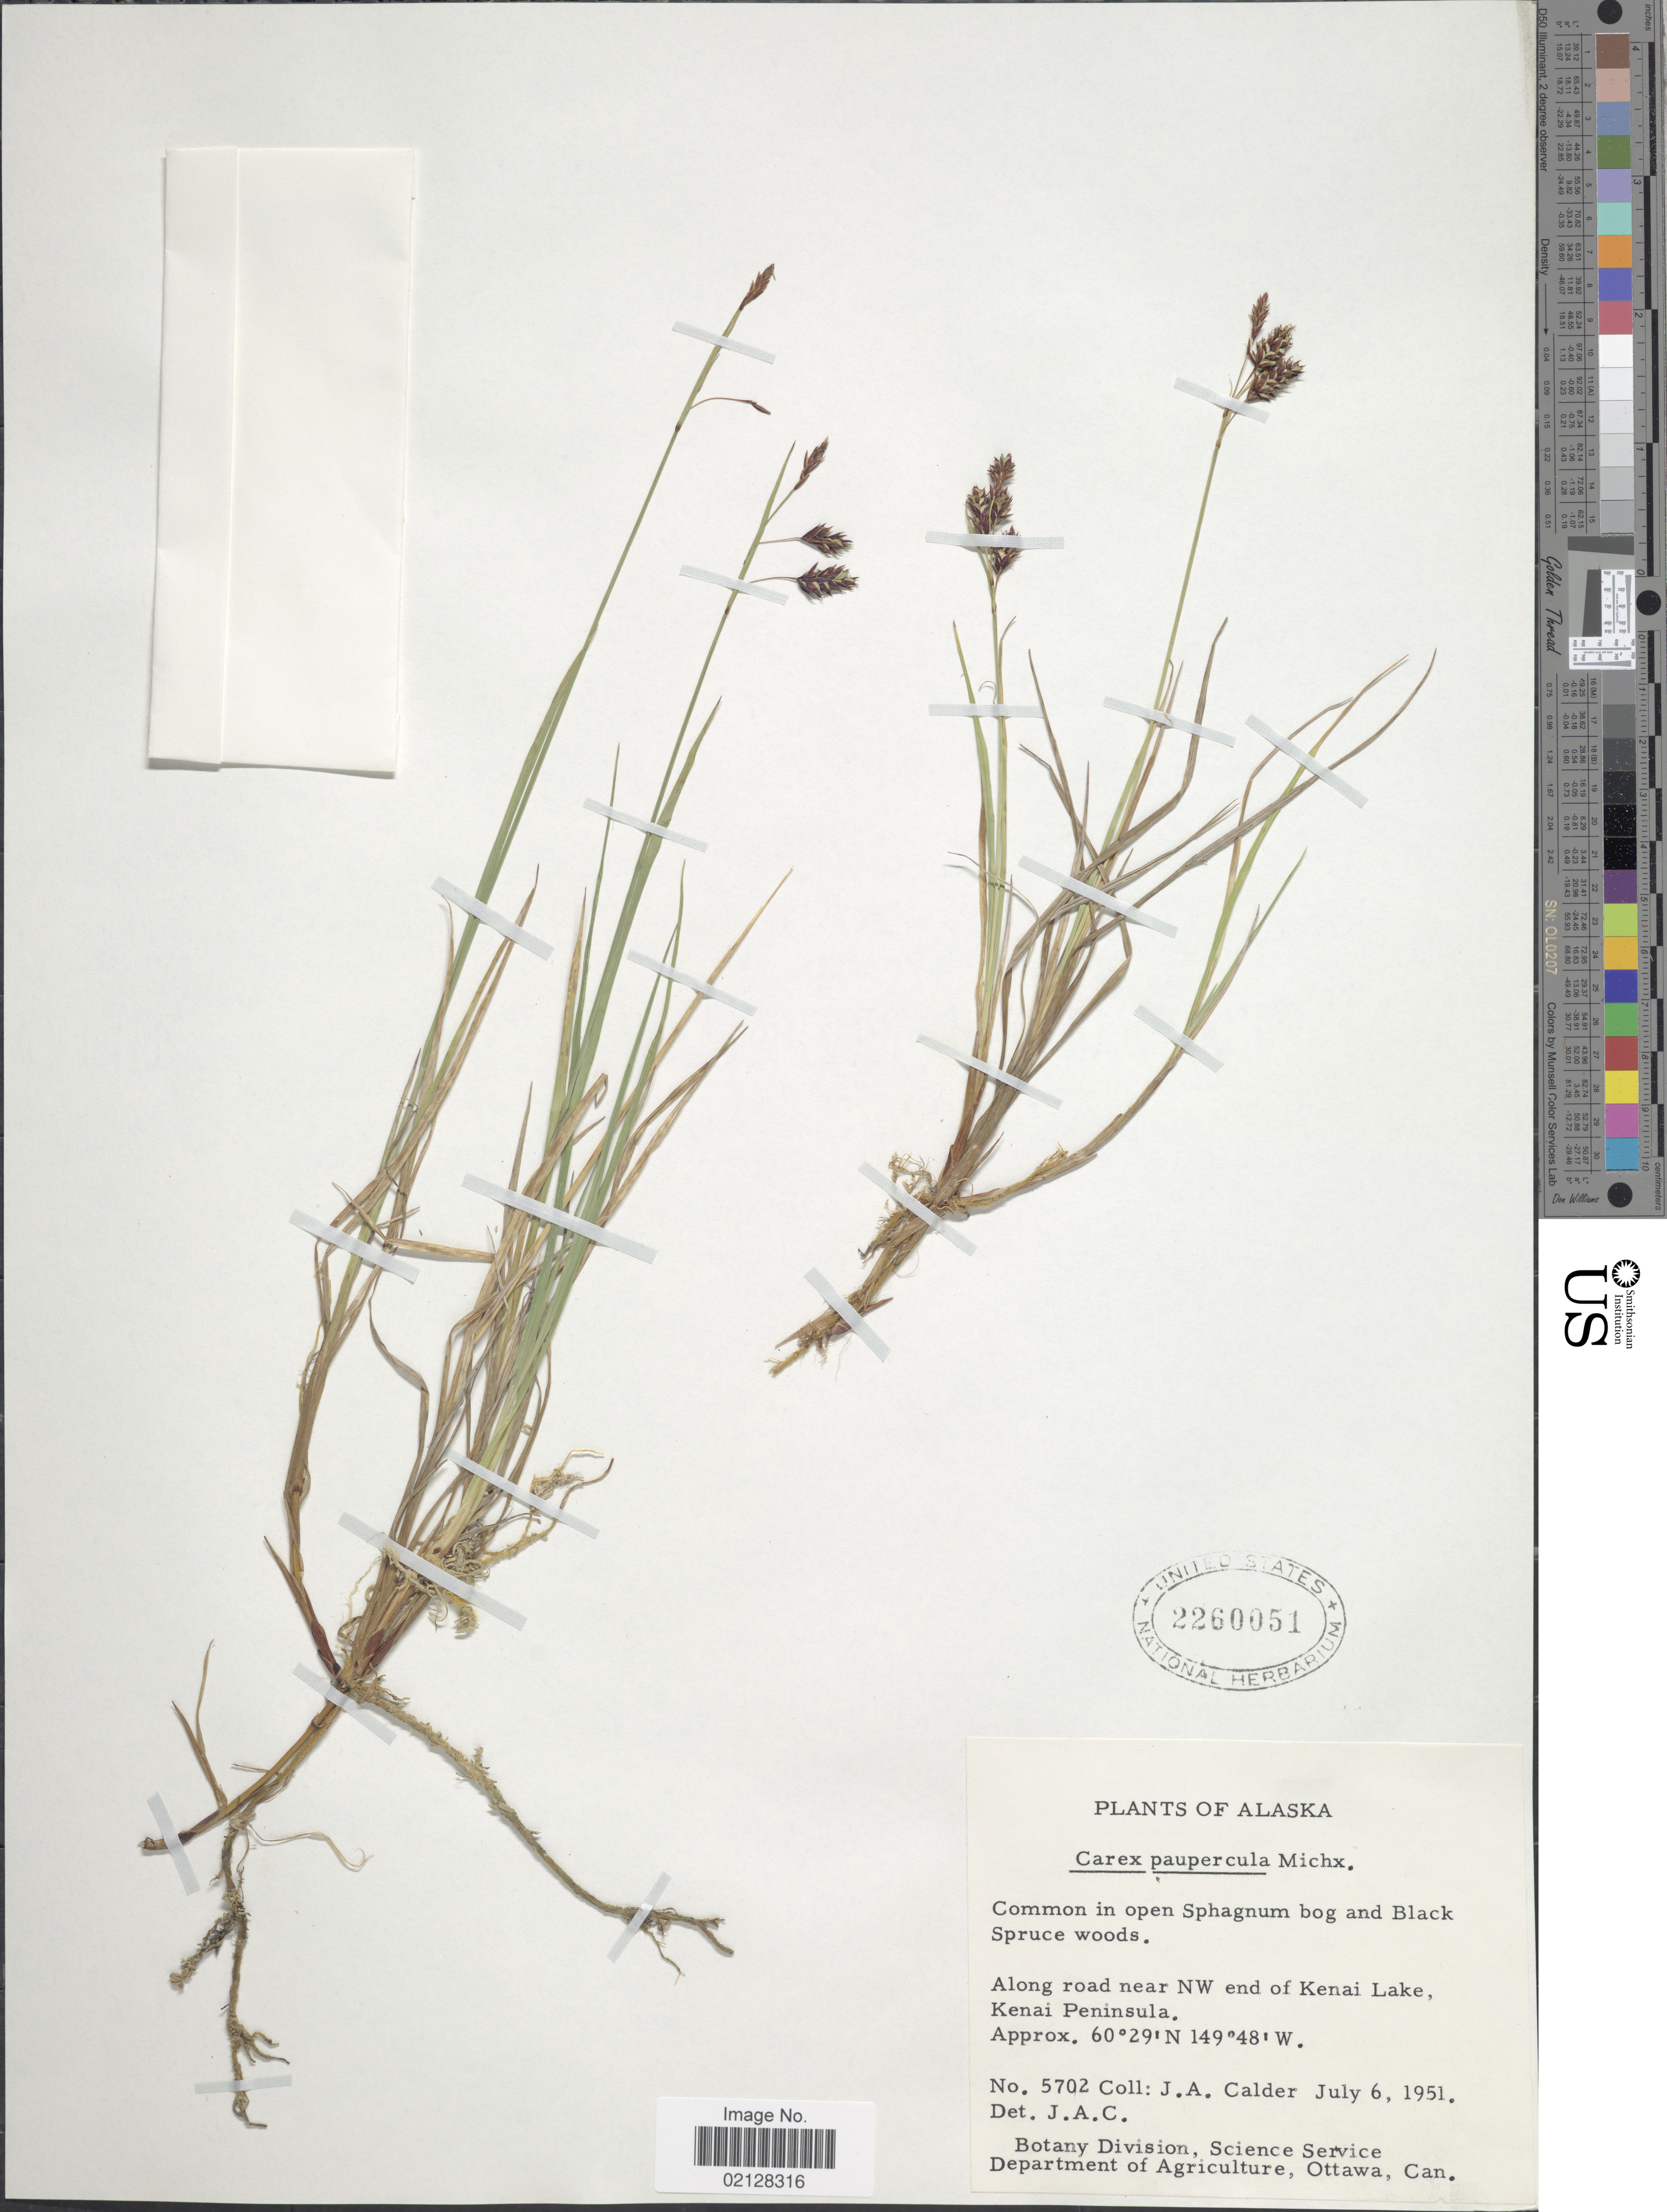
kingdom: Plantae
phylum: Tracheophyta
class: Liliopsida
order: Poales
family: Cyperaceae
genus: Carex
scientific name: Carex magellanica subsp. irrigua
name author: (Wahlenb.) Hiitonen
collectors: J. A. Calder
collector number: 5702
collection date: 1951-07-06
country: United States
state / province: Alaska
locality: Along road near NW end of Kenai Lake, Kenai Peninsula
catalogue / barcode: US 2260051